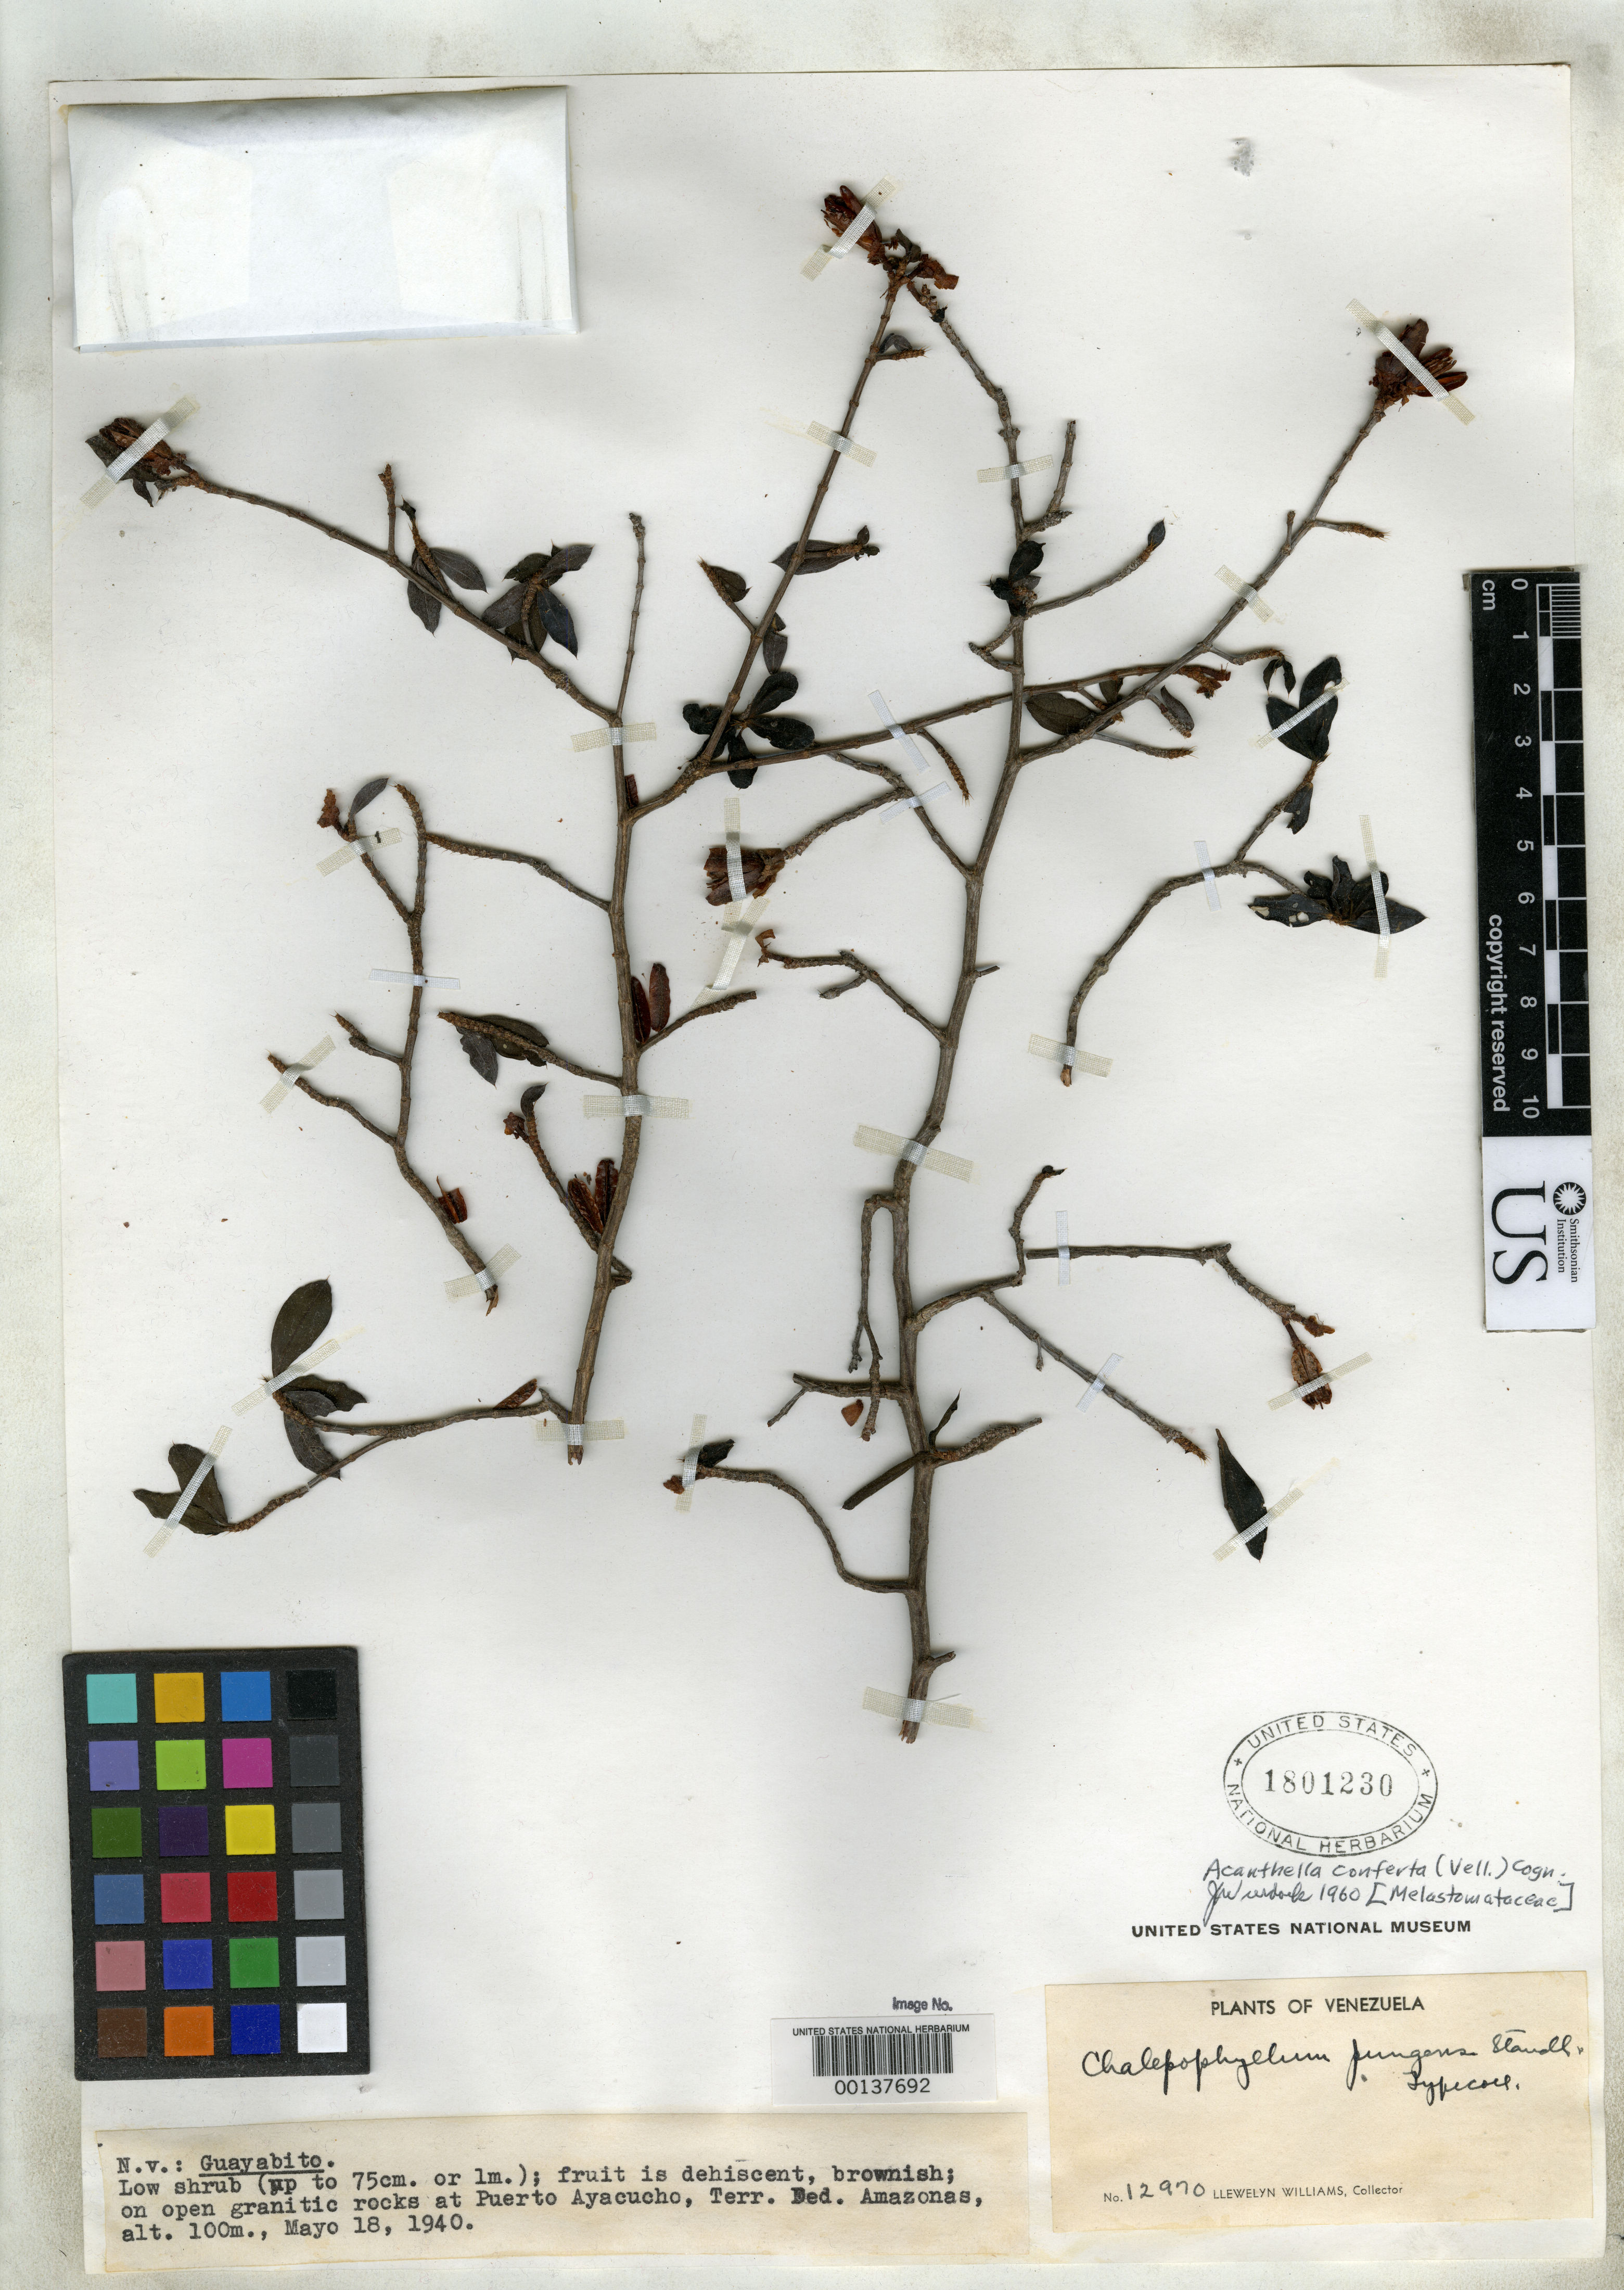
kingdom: Plantae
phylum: Tracheophyta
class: Magnoliopsida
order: Gentianales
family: Rubiaceae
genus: Chalepophyllum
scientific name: Chalepophyllum pungens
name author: Standl. & Steyerm.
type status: Isotype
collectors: Ll. Williams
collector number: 12970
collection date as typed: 18 May 1940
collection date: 1940-05-18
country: Venezuela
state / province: Amazonas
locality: Puerto Ayacucho.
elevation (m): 100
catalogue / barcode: US 1801230